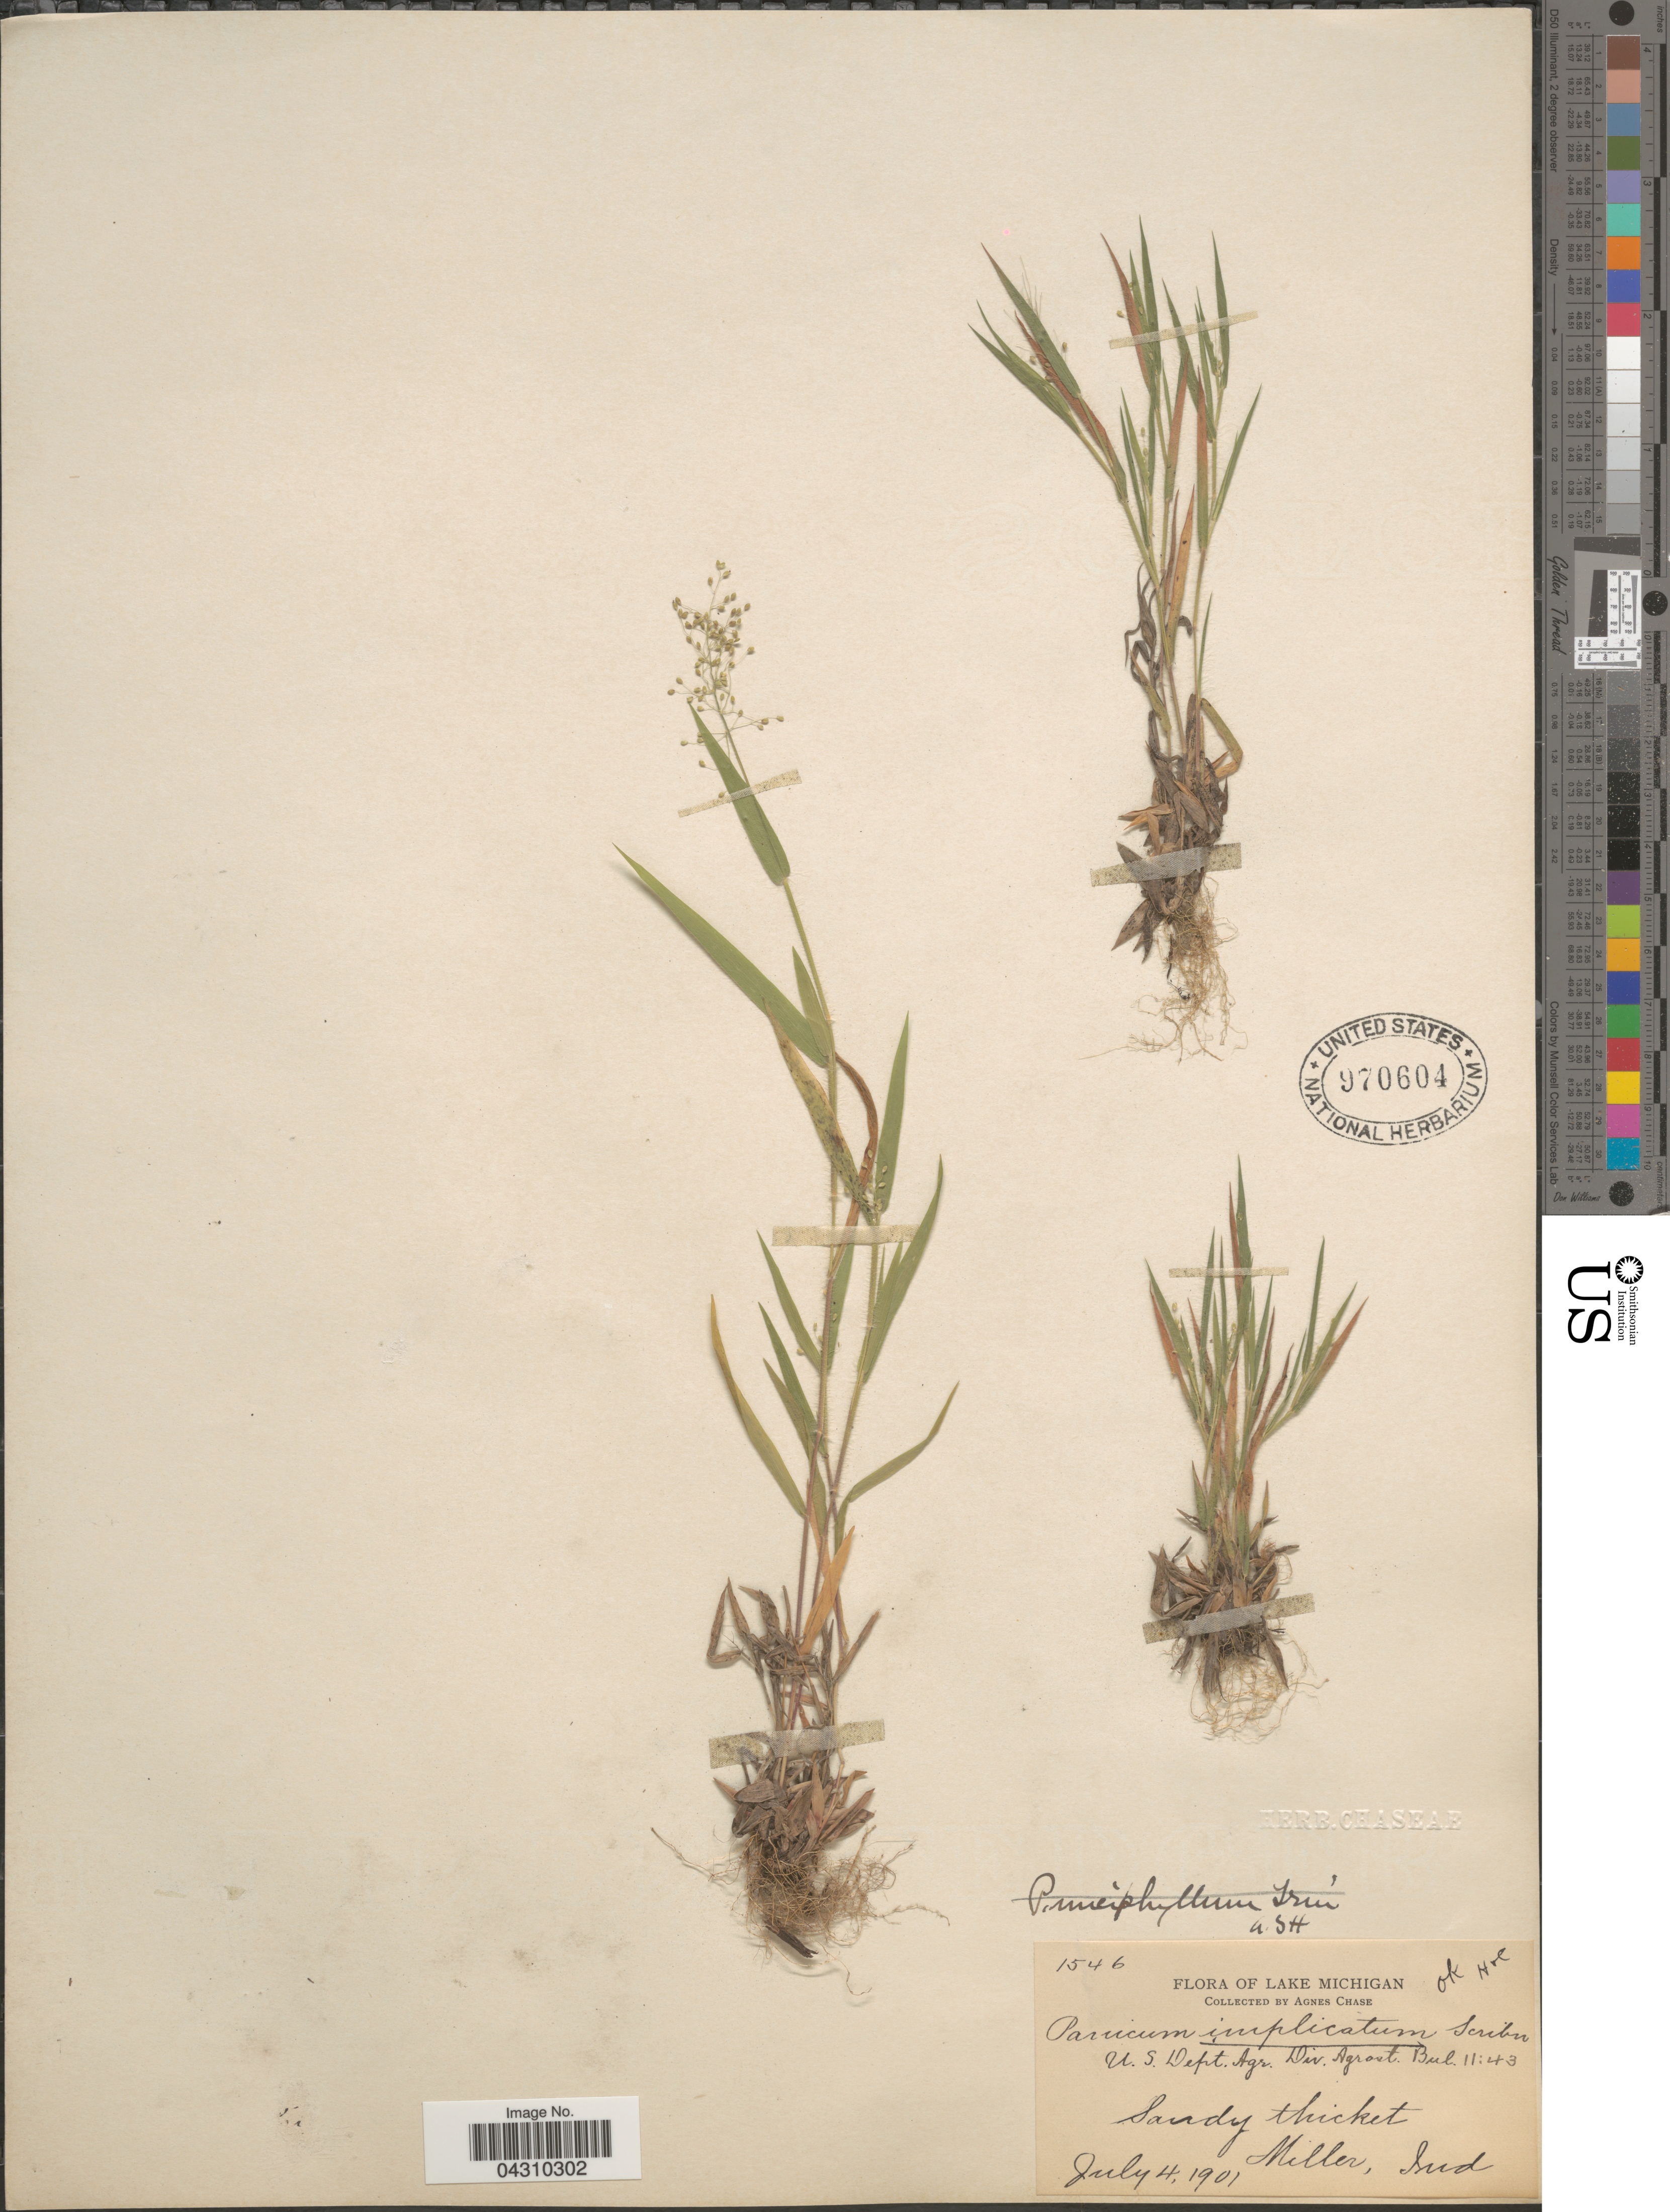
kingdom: Plantae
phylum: Tracheophyta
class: Liliopsida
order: Poales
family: Poaceae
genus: Dichanthelium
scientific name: Dichanthelium acuminatum var. acuminatum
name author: (Sw.) Gould & C.A. Clark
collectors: A. Chase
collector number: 1546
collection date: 1901-07-04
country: United States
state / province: Indiana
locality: Lake Michigan. Sandy thicket, Miller.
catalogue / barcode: US 970604